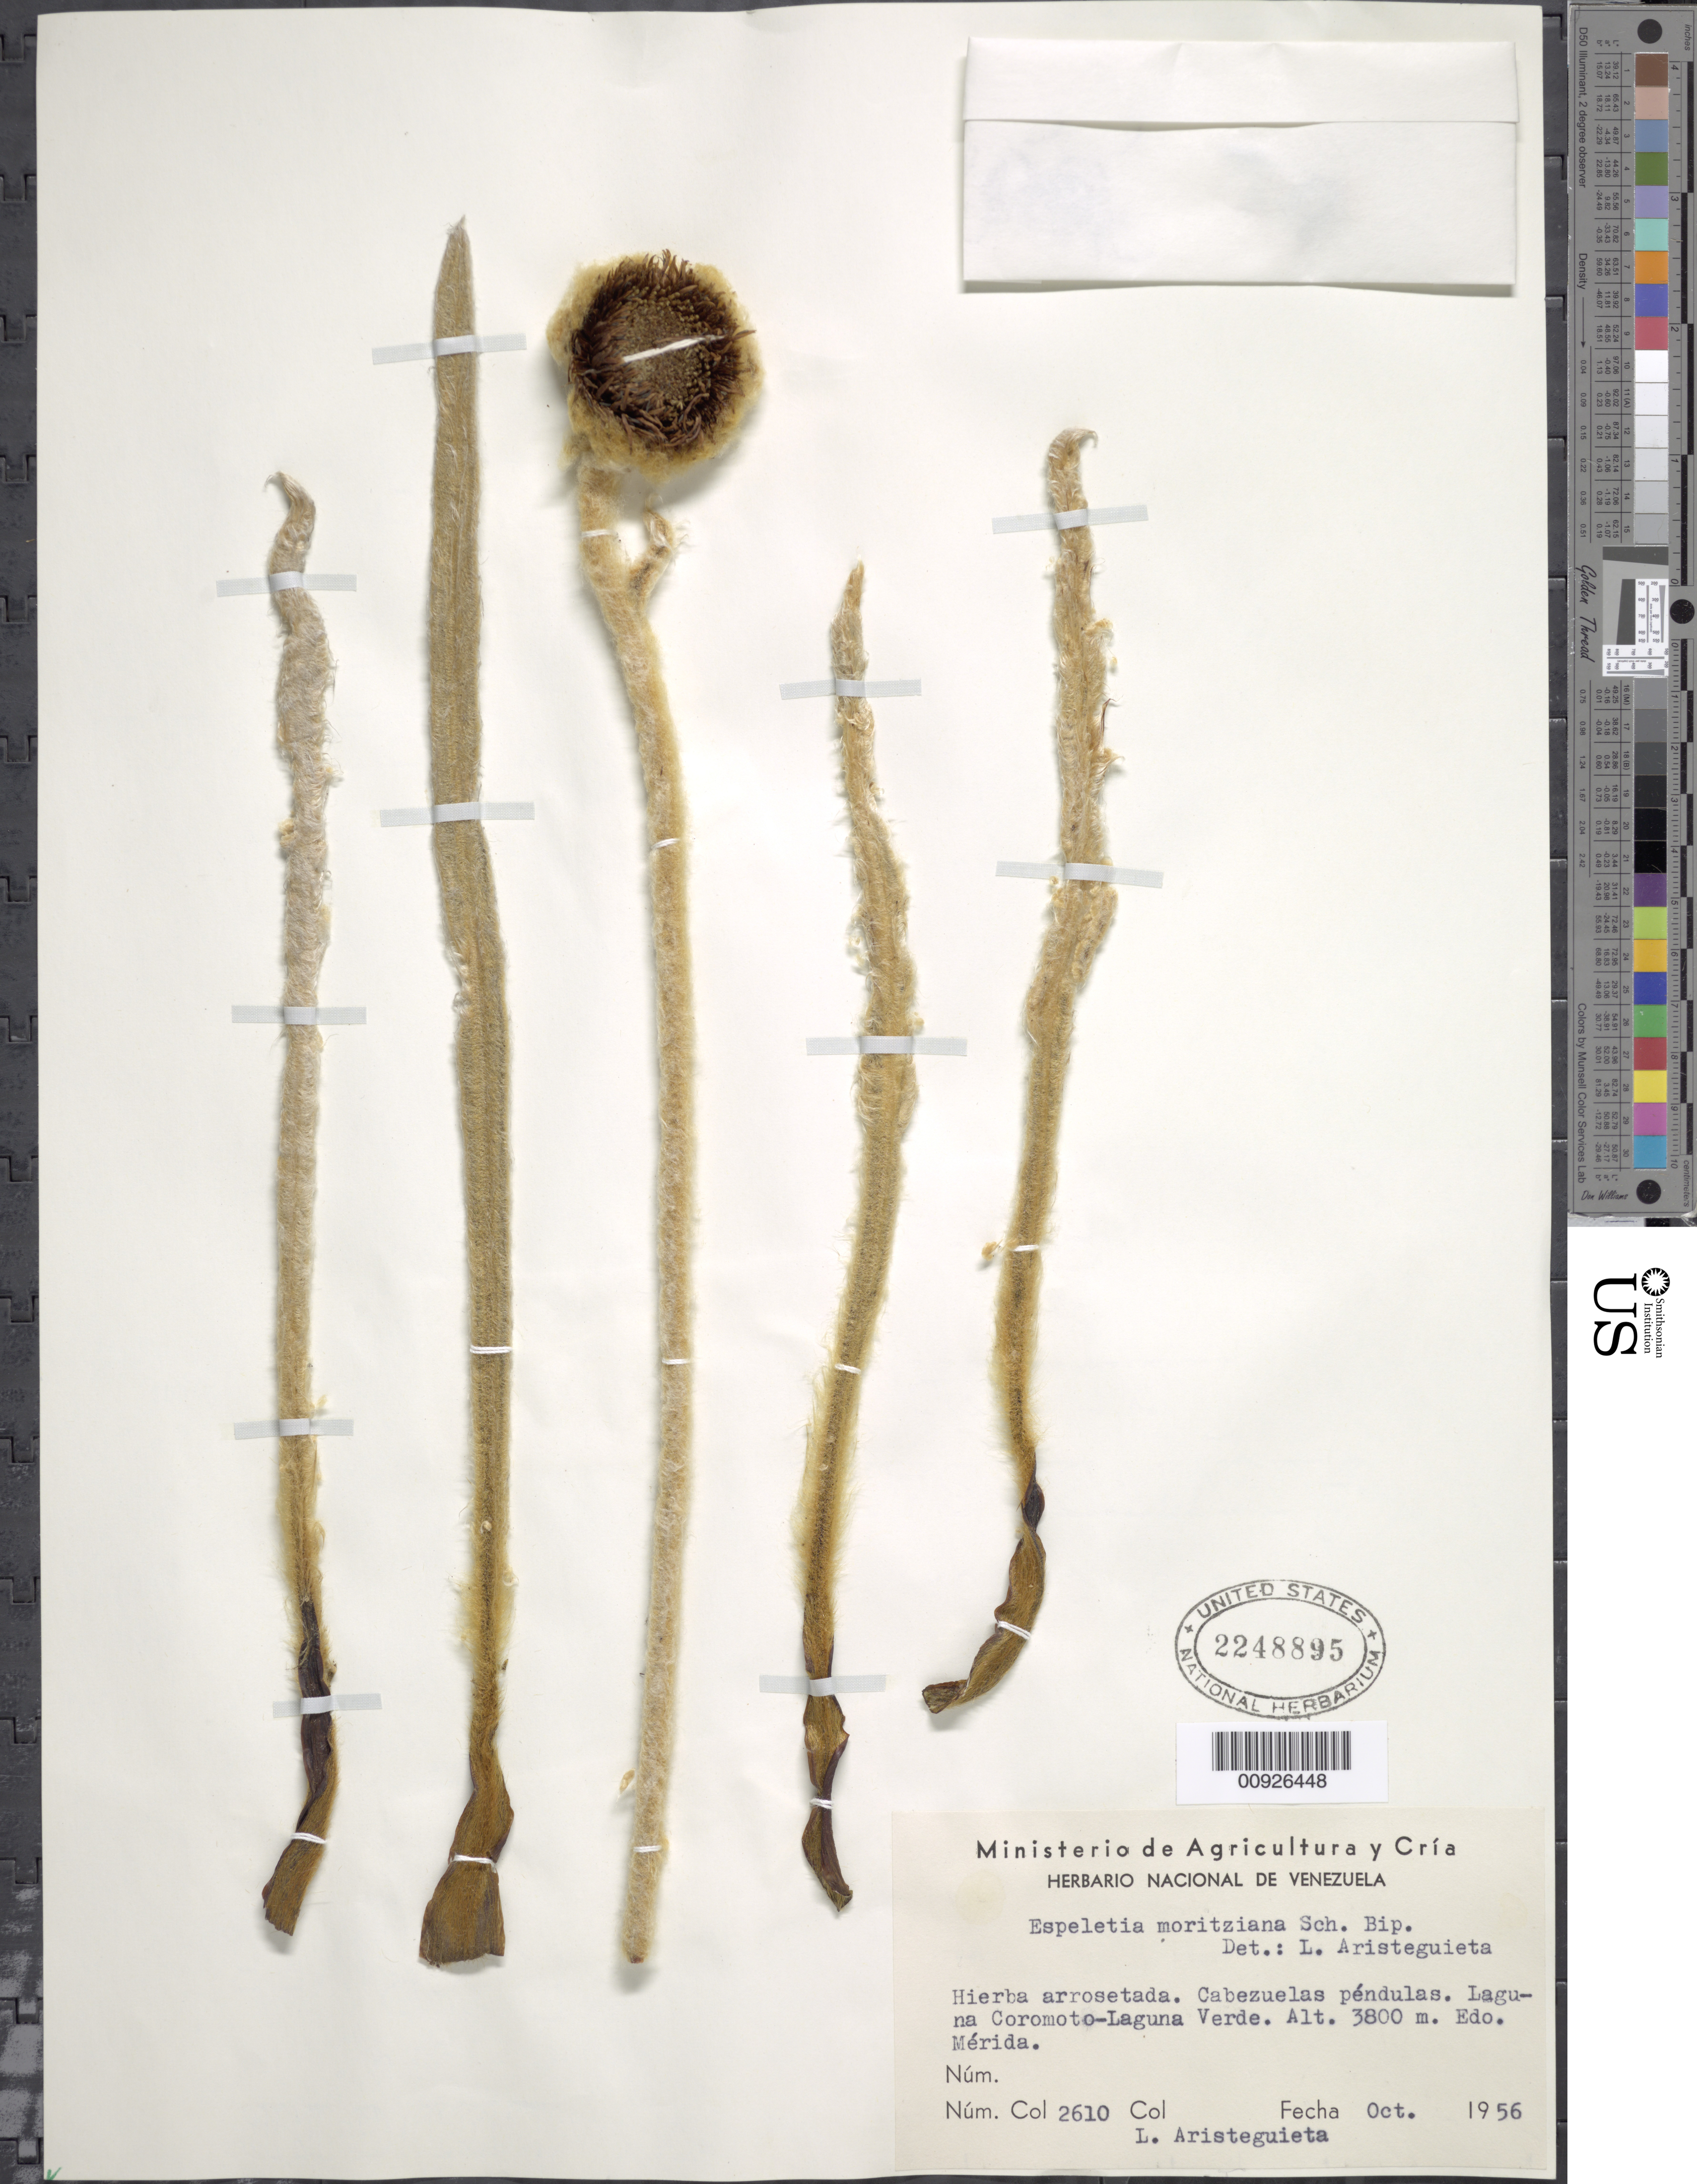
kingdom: Plantae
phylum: Tracheophyta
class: Magnoliopsida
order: Asterales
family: Asteraceae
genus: Coespeletia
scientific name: Coespeletia moritziana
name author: (Sch. Bip. ex Wedd.) Cuatrec.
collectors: L. Aristeguieta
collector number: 2610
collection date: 1956-09-01/1956-09-30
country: Venezuela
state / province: Mérida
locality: Laguna Coromoto - Laguna Verde.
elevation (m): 3800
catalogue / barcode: US 2248895